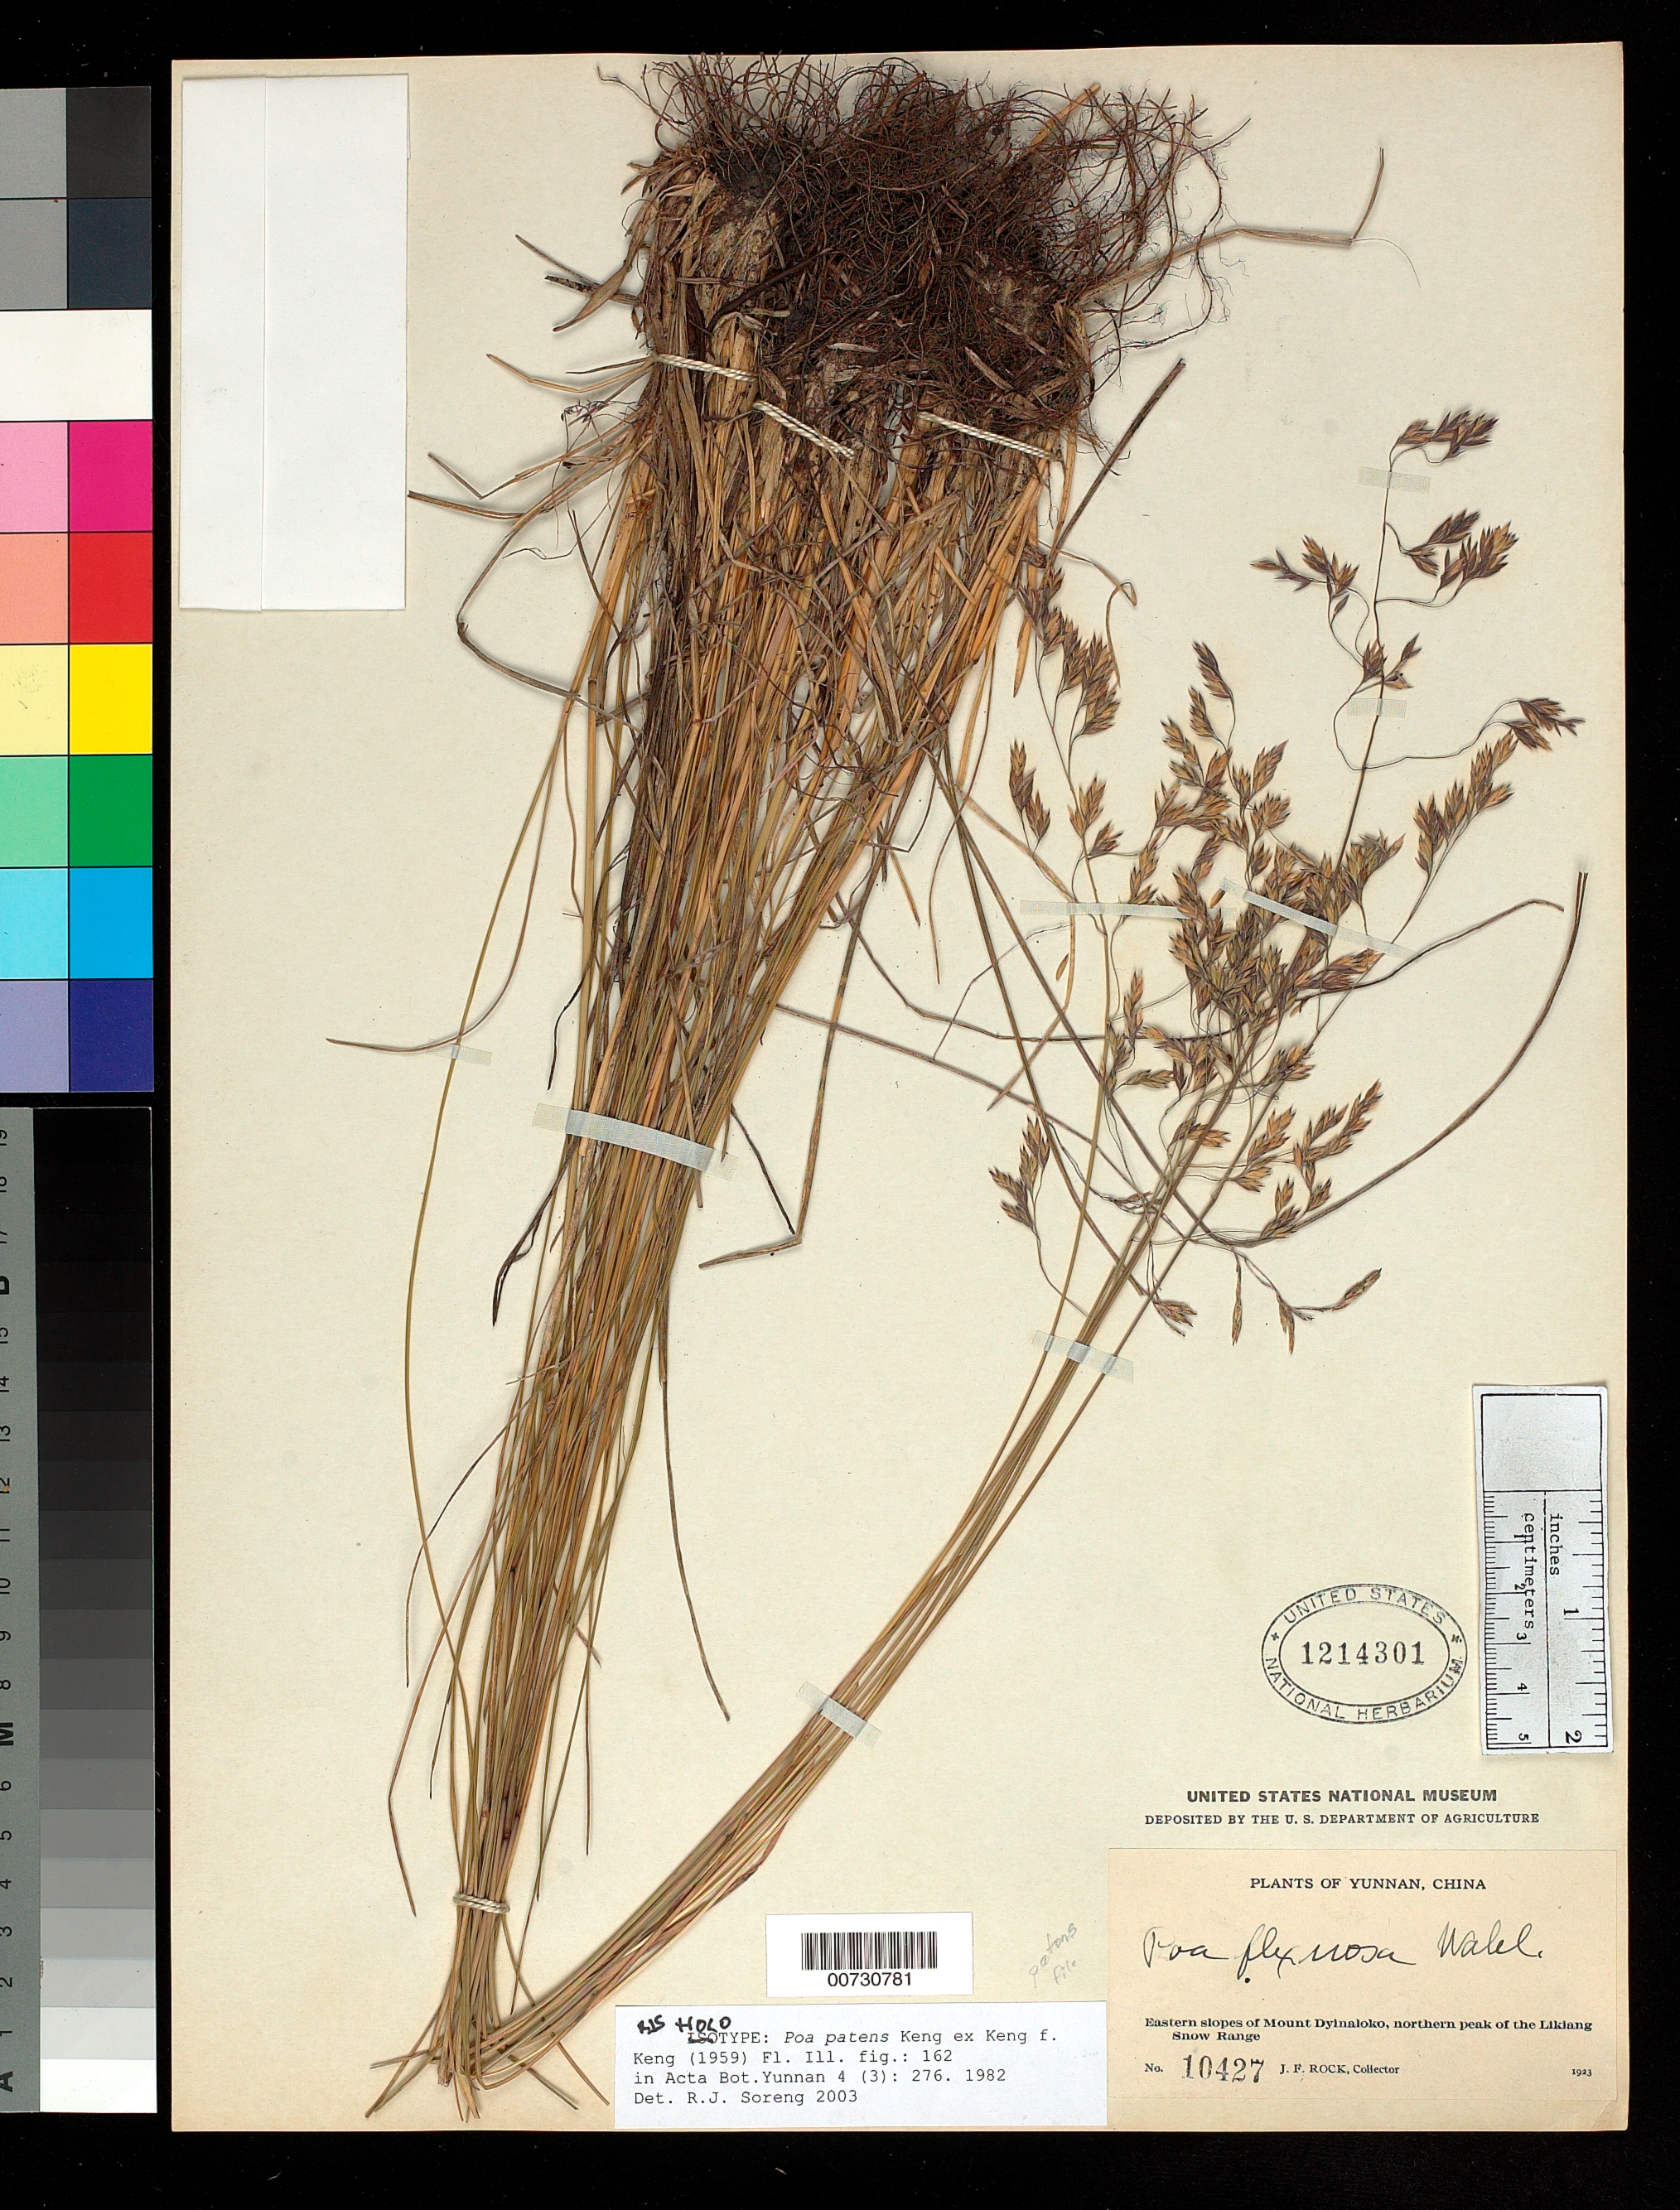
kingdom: Plantae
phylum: Tracheophyta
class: Liliopsida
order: Poales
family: Poaceae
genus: Poa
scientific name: Poa patens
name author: Keng ex Keng f.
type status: Holotype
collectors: J. F. Rock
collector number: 10427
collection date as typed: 1923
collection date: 1923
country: China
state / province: Yunnan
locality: Eastern slopes of Mt. Dyinaloko, Northern peak of the Likiang Snow Range.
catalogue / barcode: US 1214301